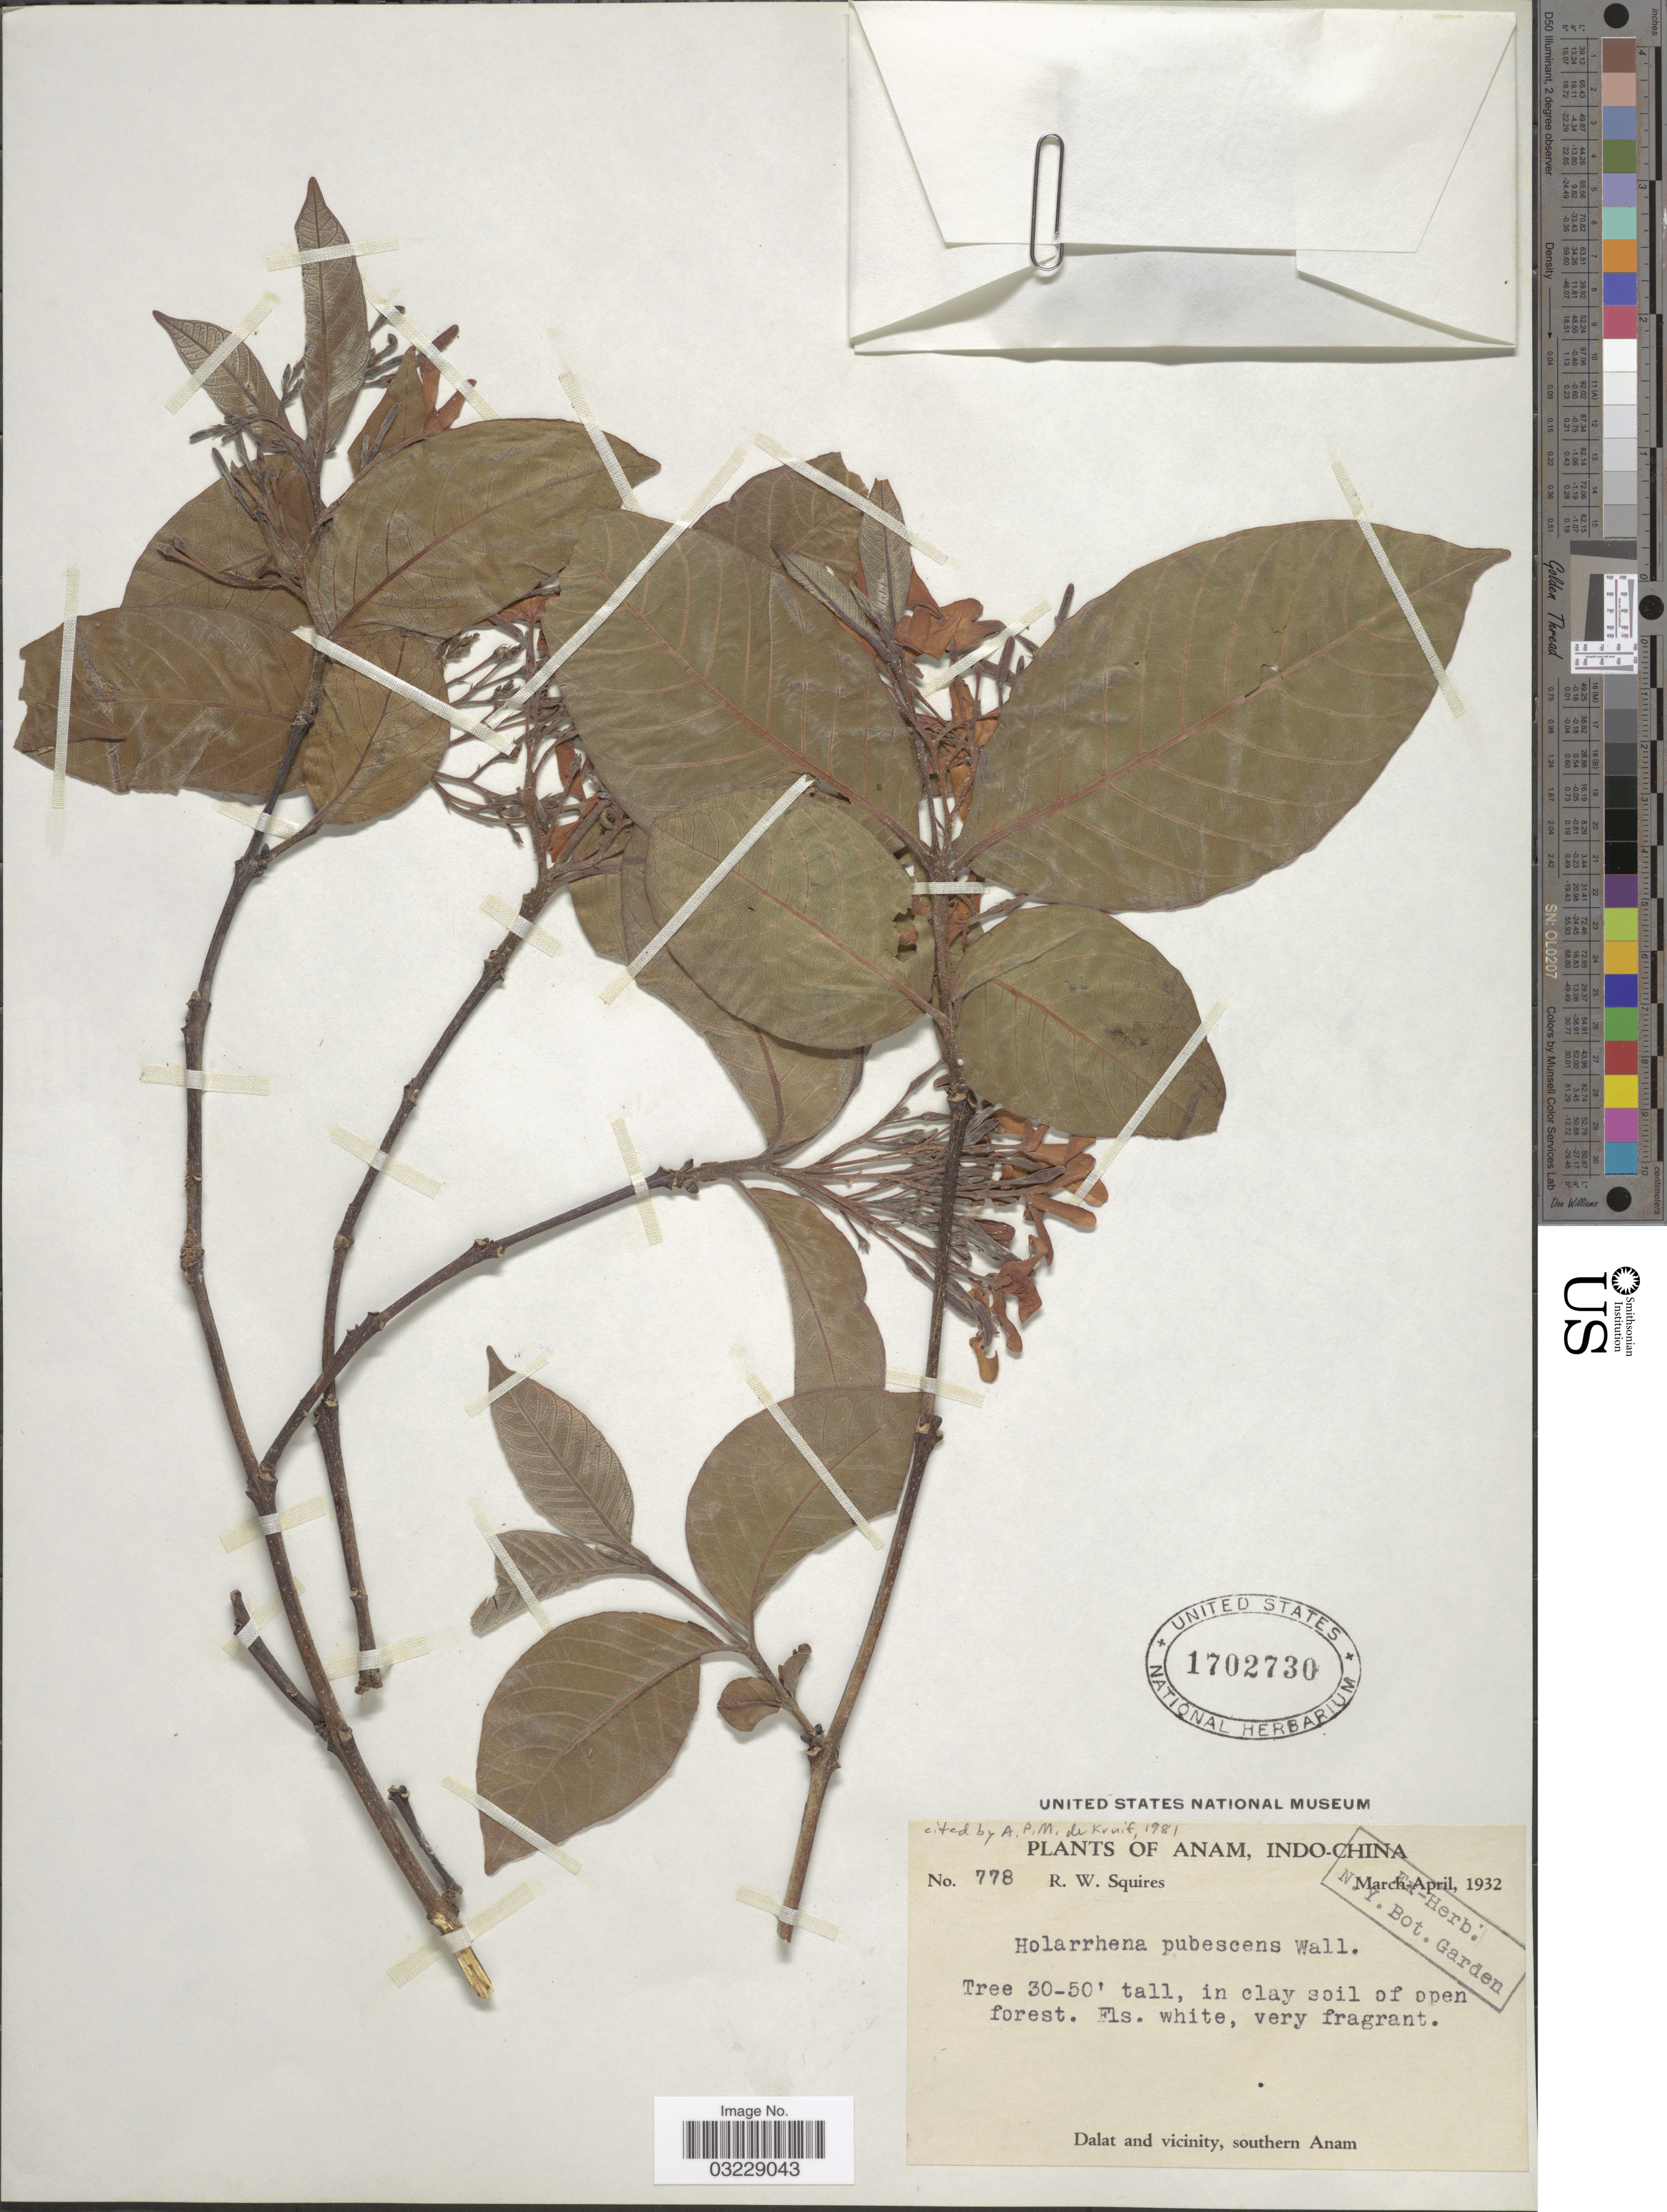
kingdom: Plantae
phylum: Tracheophyta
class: Magnoliopsida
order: Gentianales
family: Apocynaceae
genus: Holarrhena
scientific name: Holarrhena pubescens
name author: (Buch.-Ham.) Wall. ex G. Don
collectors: R. Squires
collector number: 778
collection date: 1932-03/1932-04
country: Vietnam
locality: Anam, Indo-China. Dalat and vicinity, southern Anam.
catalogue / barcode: US 1702730